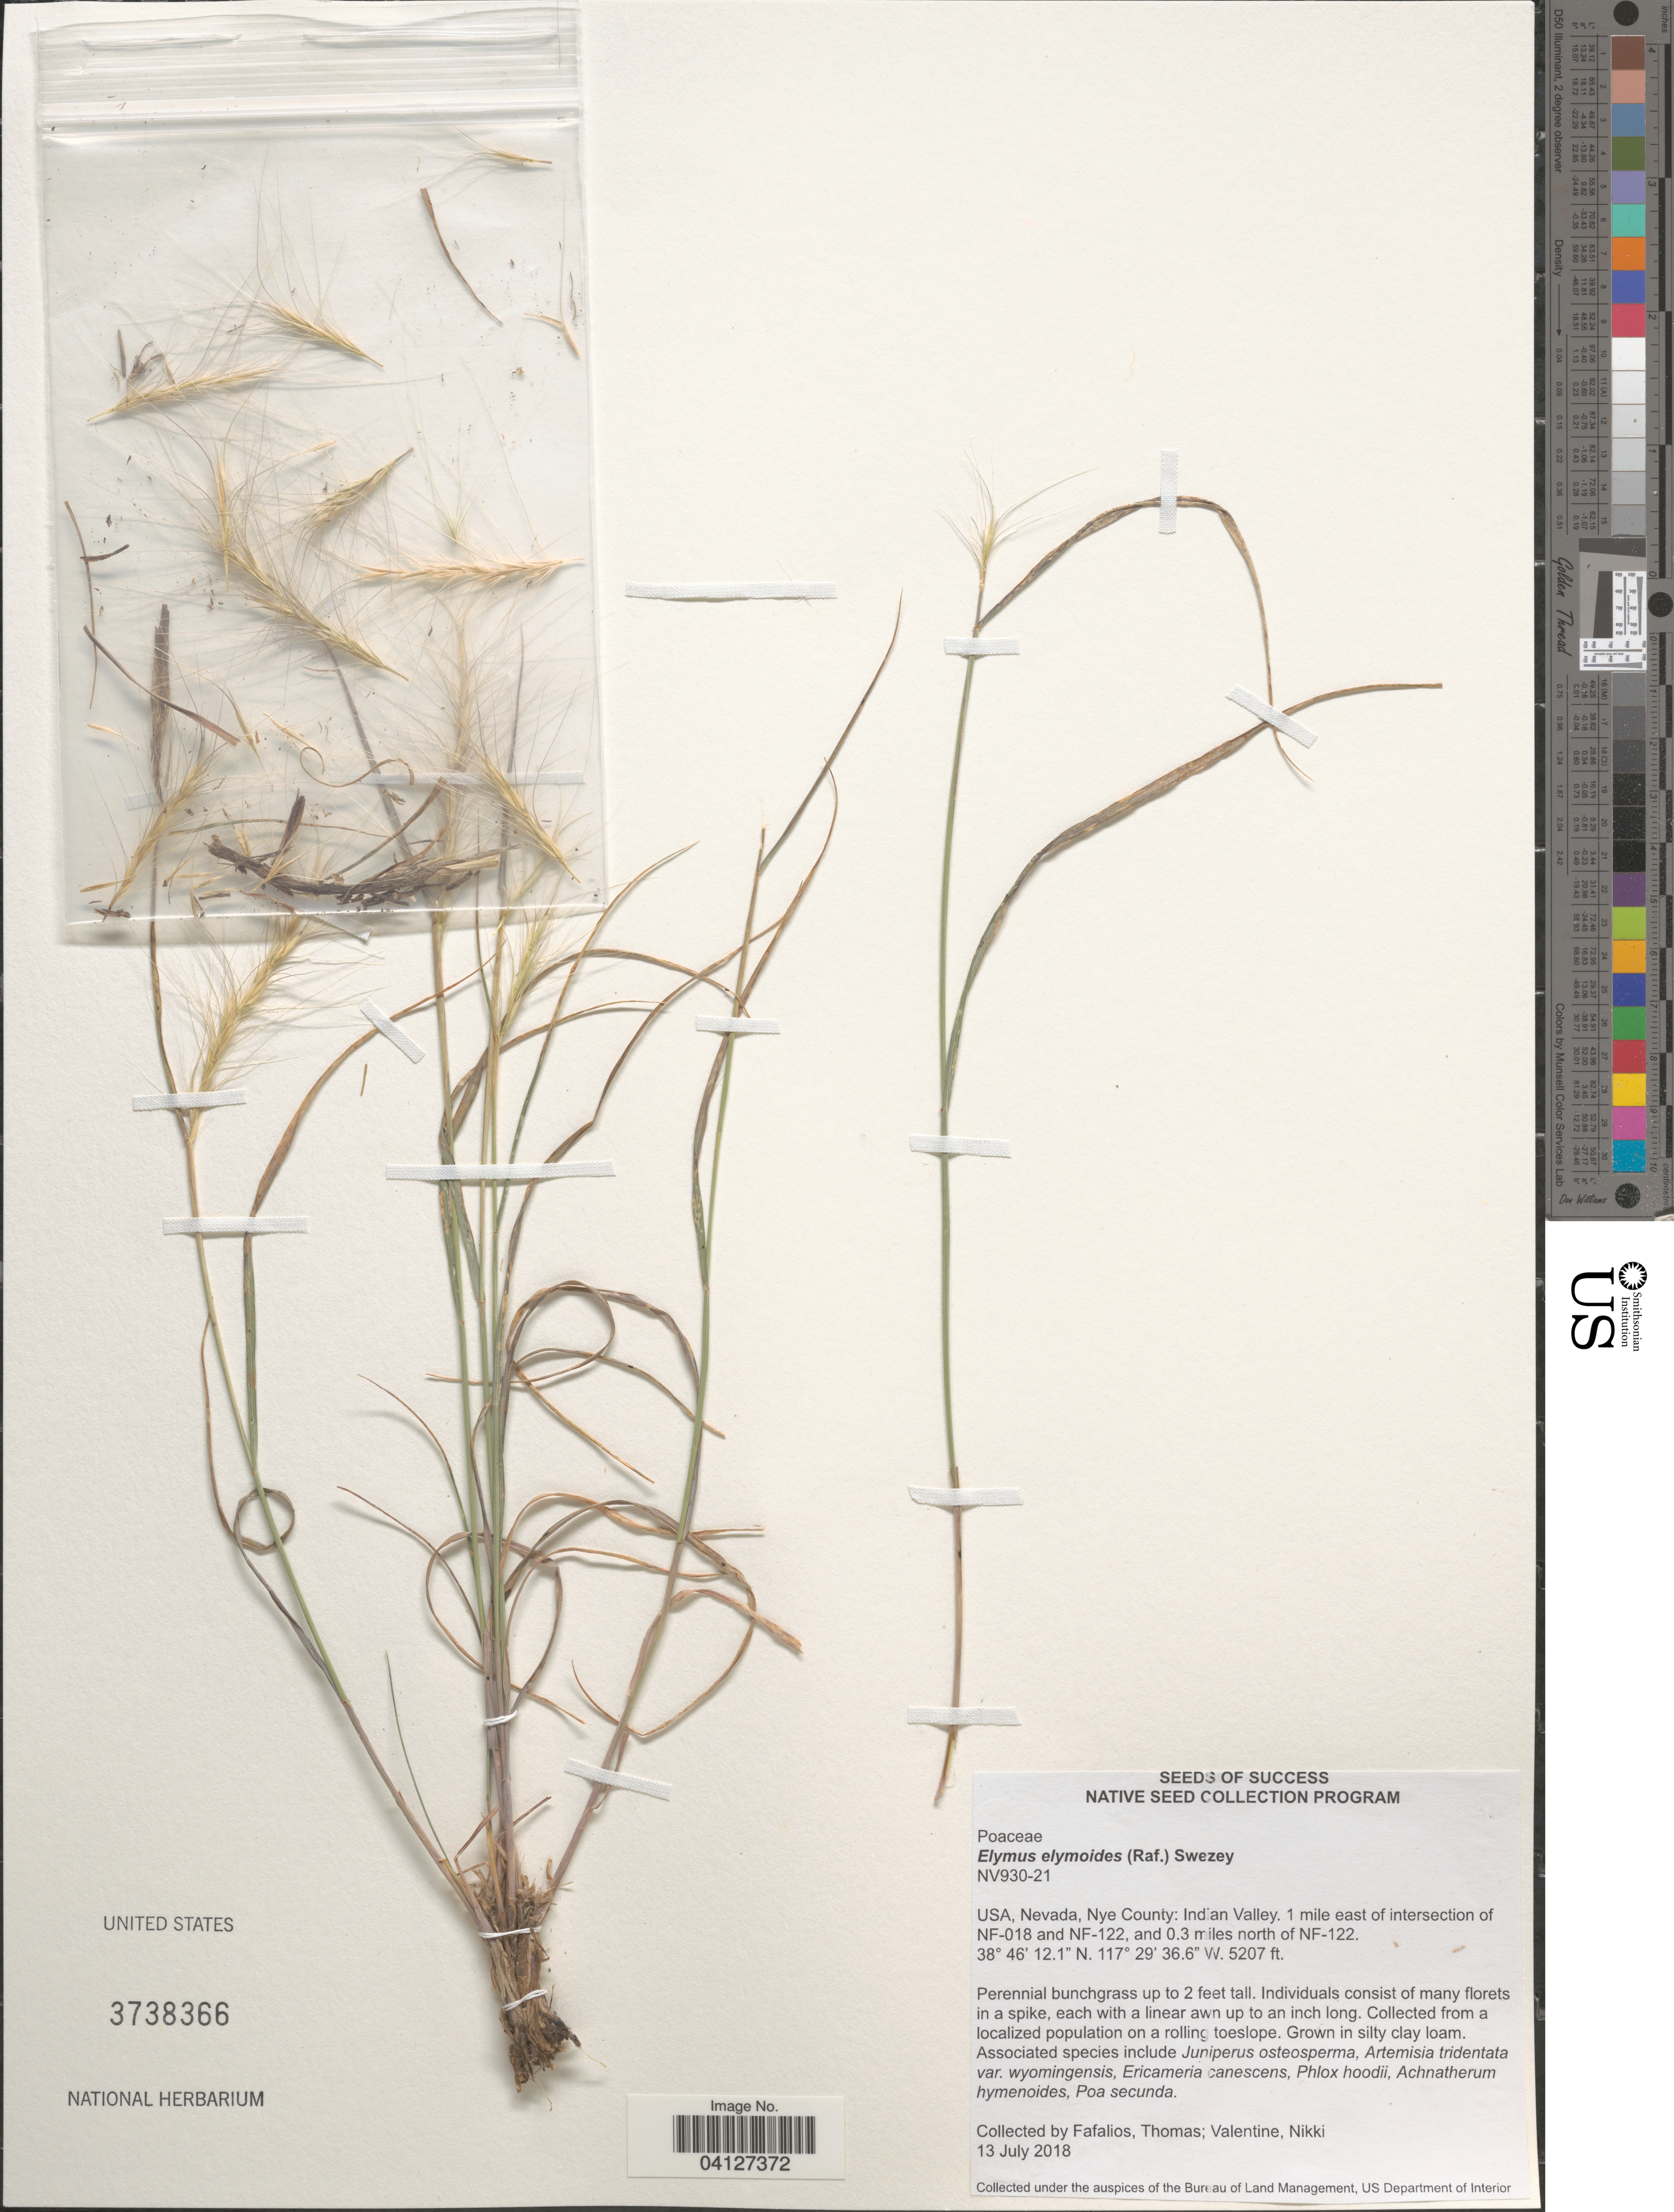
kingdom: Plantae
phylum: Tracheophyta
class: Liliopsida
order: Poales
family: Poaceae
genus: Elymus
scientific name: Elymus elymoides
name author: (Raf.) Swezey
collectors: Fafalios, -- Thomas, Valentine & Nikki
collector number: NV930-21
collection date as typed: Transcribed d/m/y: 13/7/2018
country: United States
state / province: Nevada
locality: Nye County: Indian Valley. 1 mile east of intersection of NF-018 and NF-122, and 0.3 miles north of NF-122.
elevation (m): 1587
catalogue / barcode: US 3738366